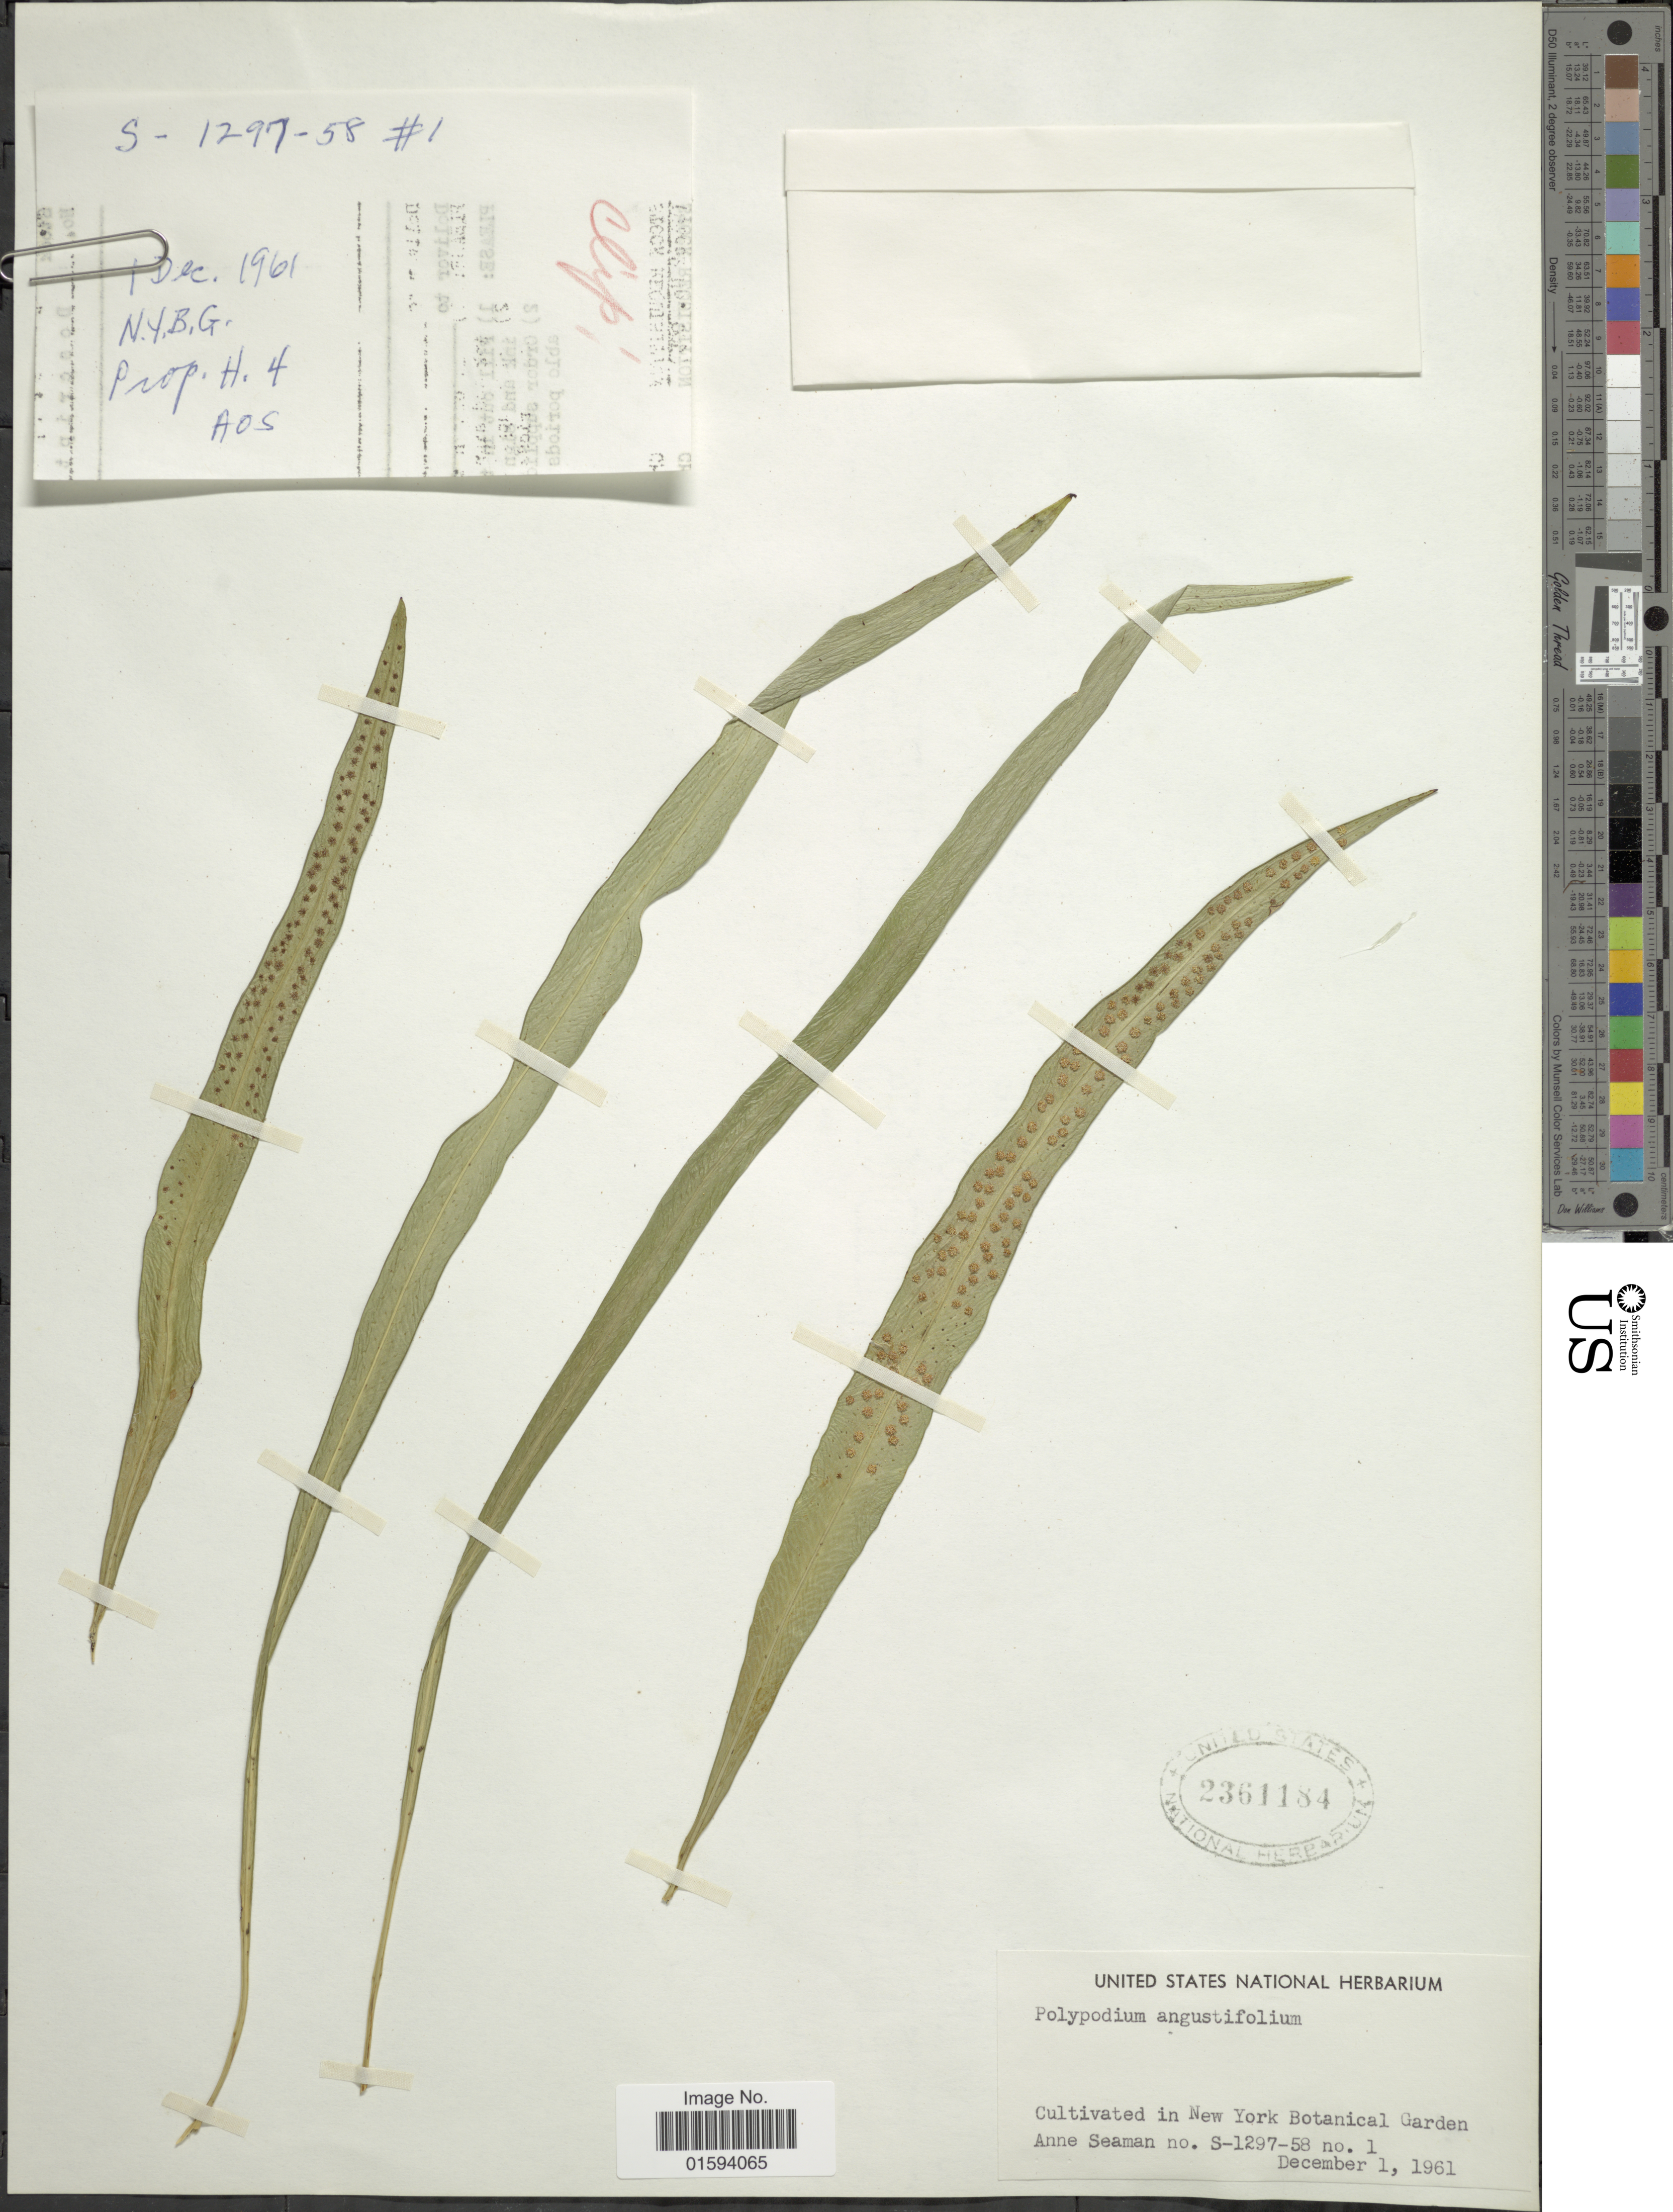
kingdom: Plantae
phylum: Tracheophyta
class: Polypodiopsida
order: Polypodiales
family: Polypodiaceae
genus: Polypodium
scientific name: Polypodium angustifolium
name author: Sw.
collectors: A. Seaman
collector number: S-1297-58/1*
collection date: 1961-12-01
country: United States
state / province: New York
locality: New York Botanical Garden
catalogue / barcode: US 2361184